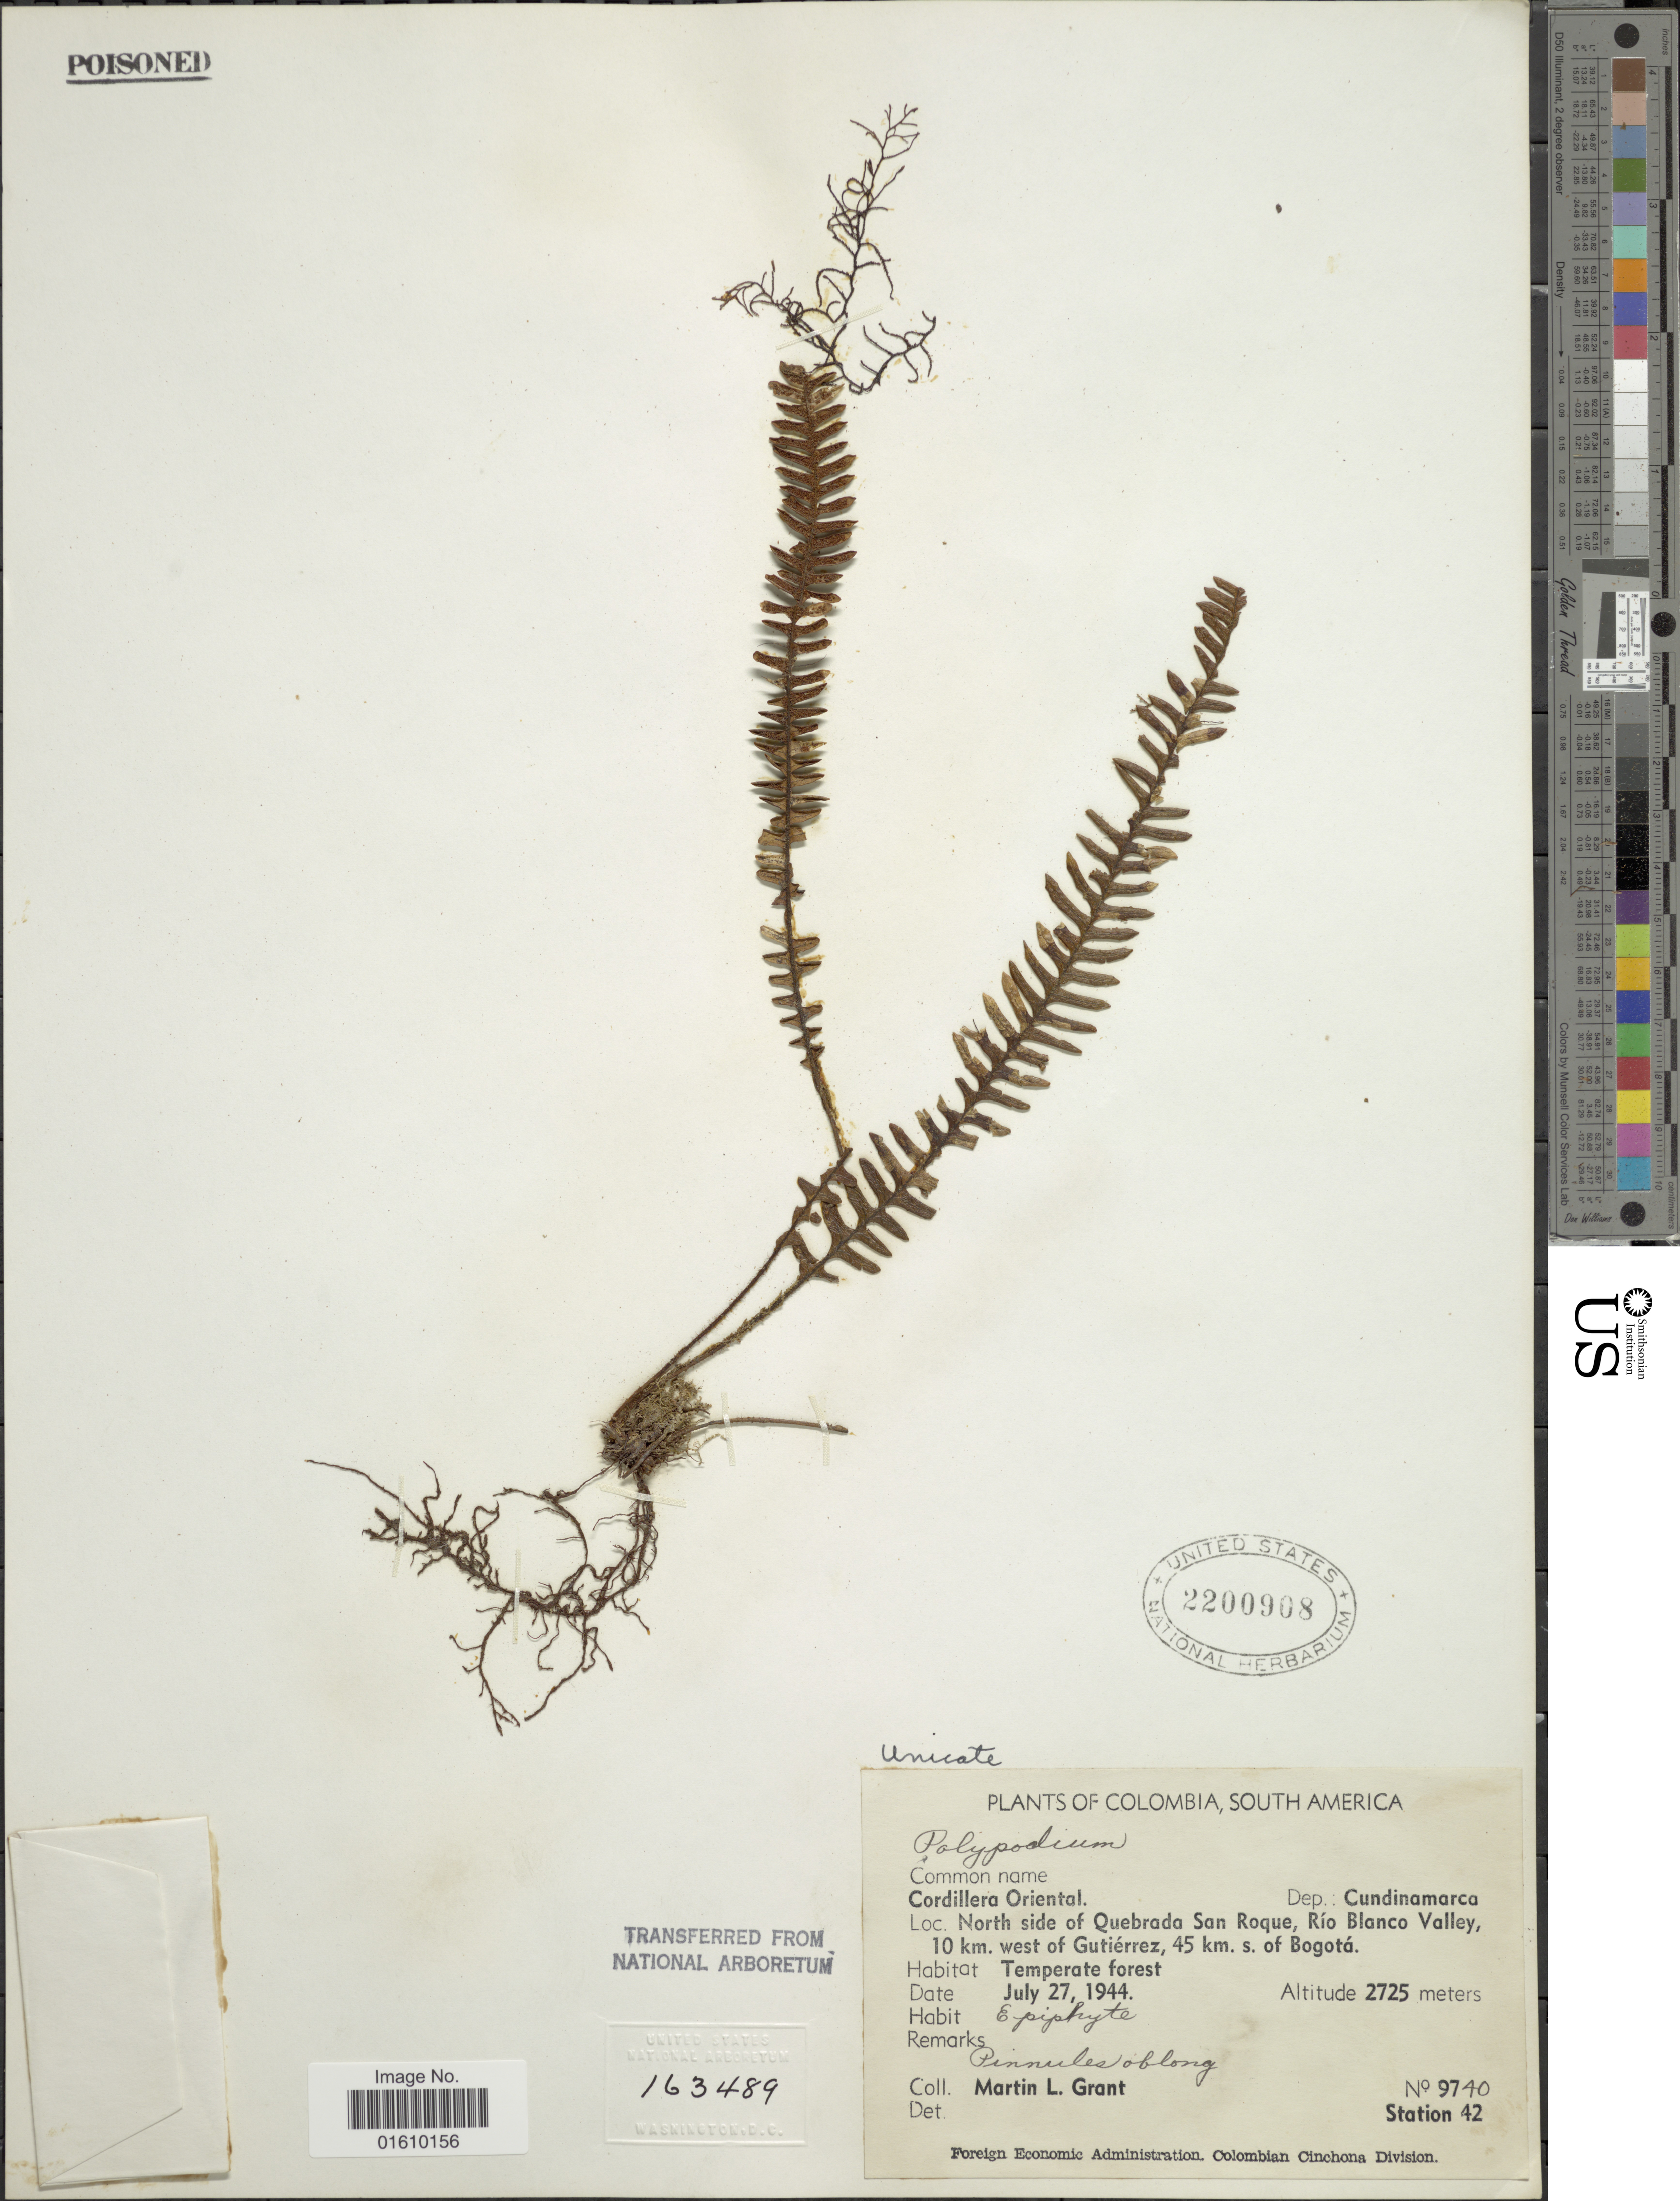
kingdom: Plantae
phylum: Tracheophyta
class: Polypodiopsida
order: Polypodiales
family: Polypodiaceae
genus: Melpomene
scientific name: Melpomene rosarum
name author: (Copel.) A.R. Sm. & R.C. Moran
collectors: M. L. Grant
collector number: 9740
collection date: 1944-07-27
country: Colombia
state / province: Cundinamarca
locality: Cordillera Oriental, North side of Quebrada San Roque, Río Blanco Valley, 10 km. west of Gutiérrez, 45 km. s. of Bogotá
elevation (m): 2725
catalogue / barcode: US 2200908